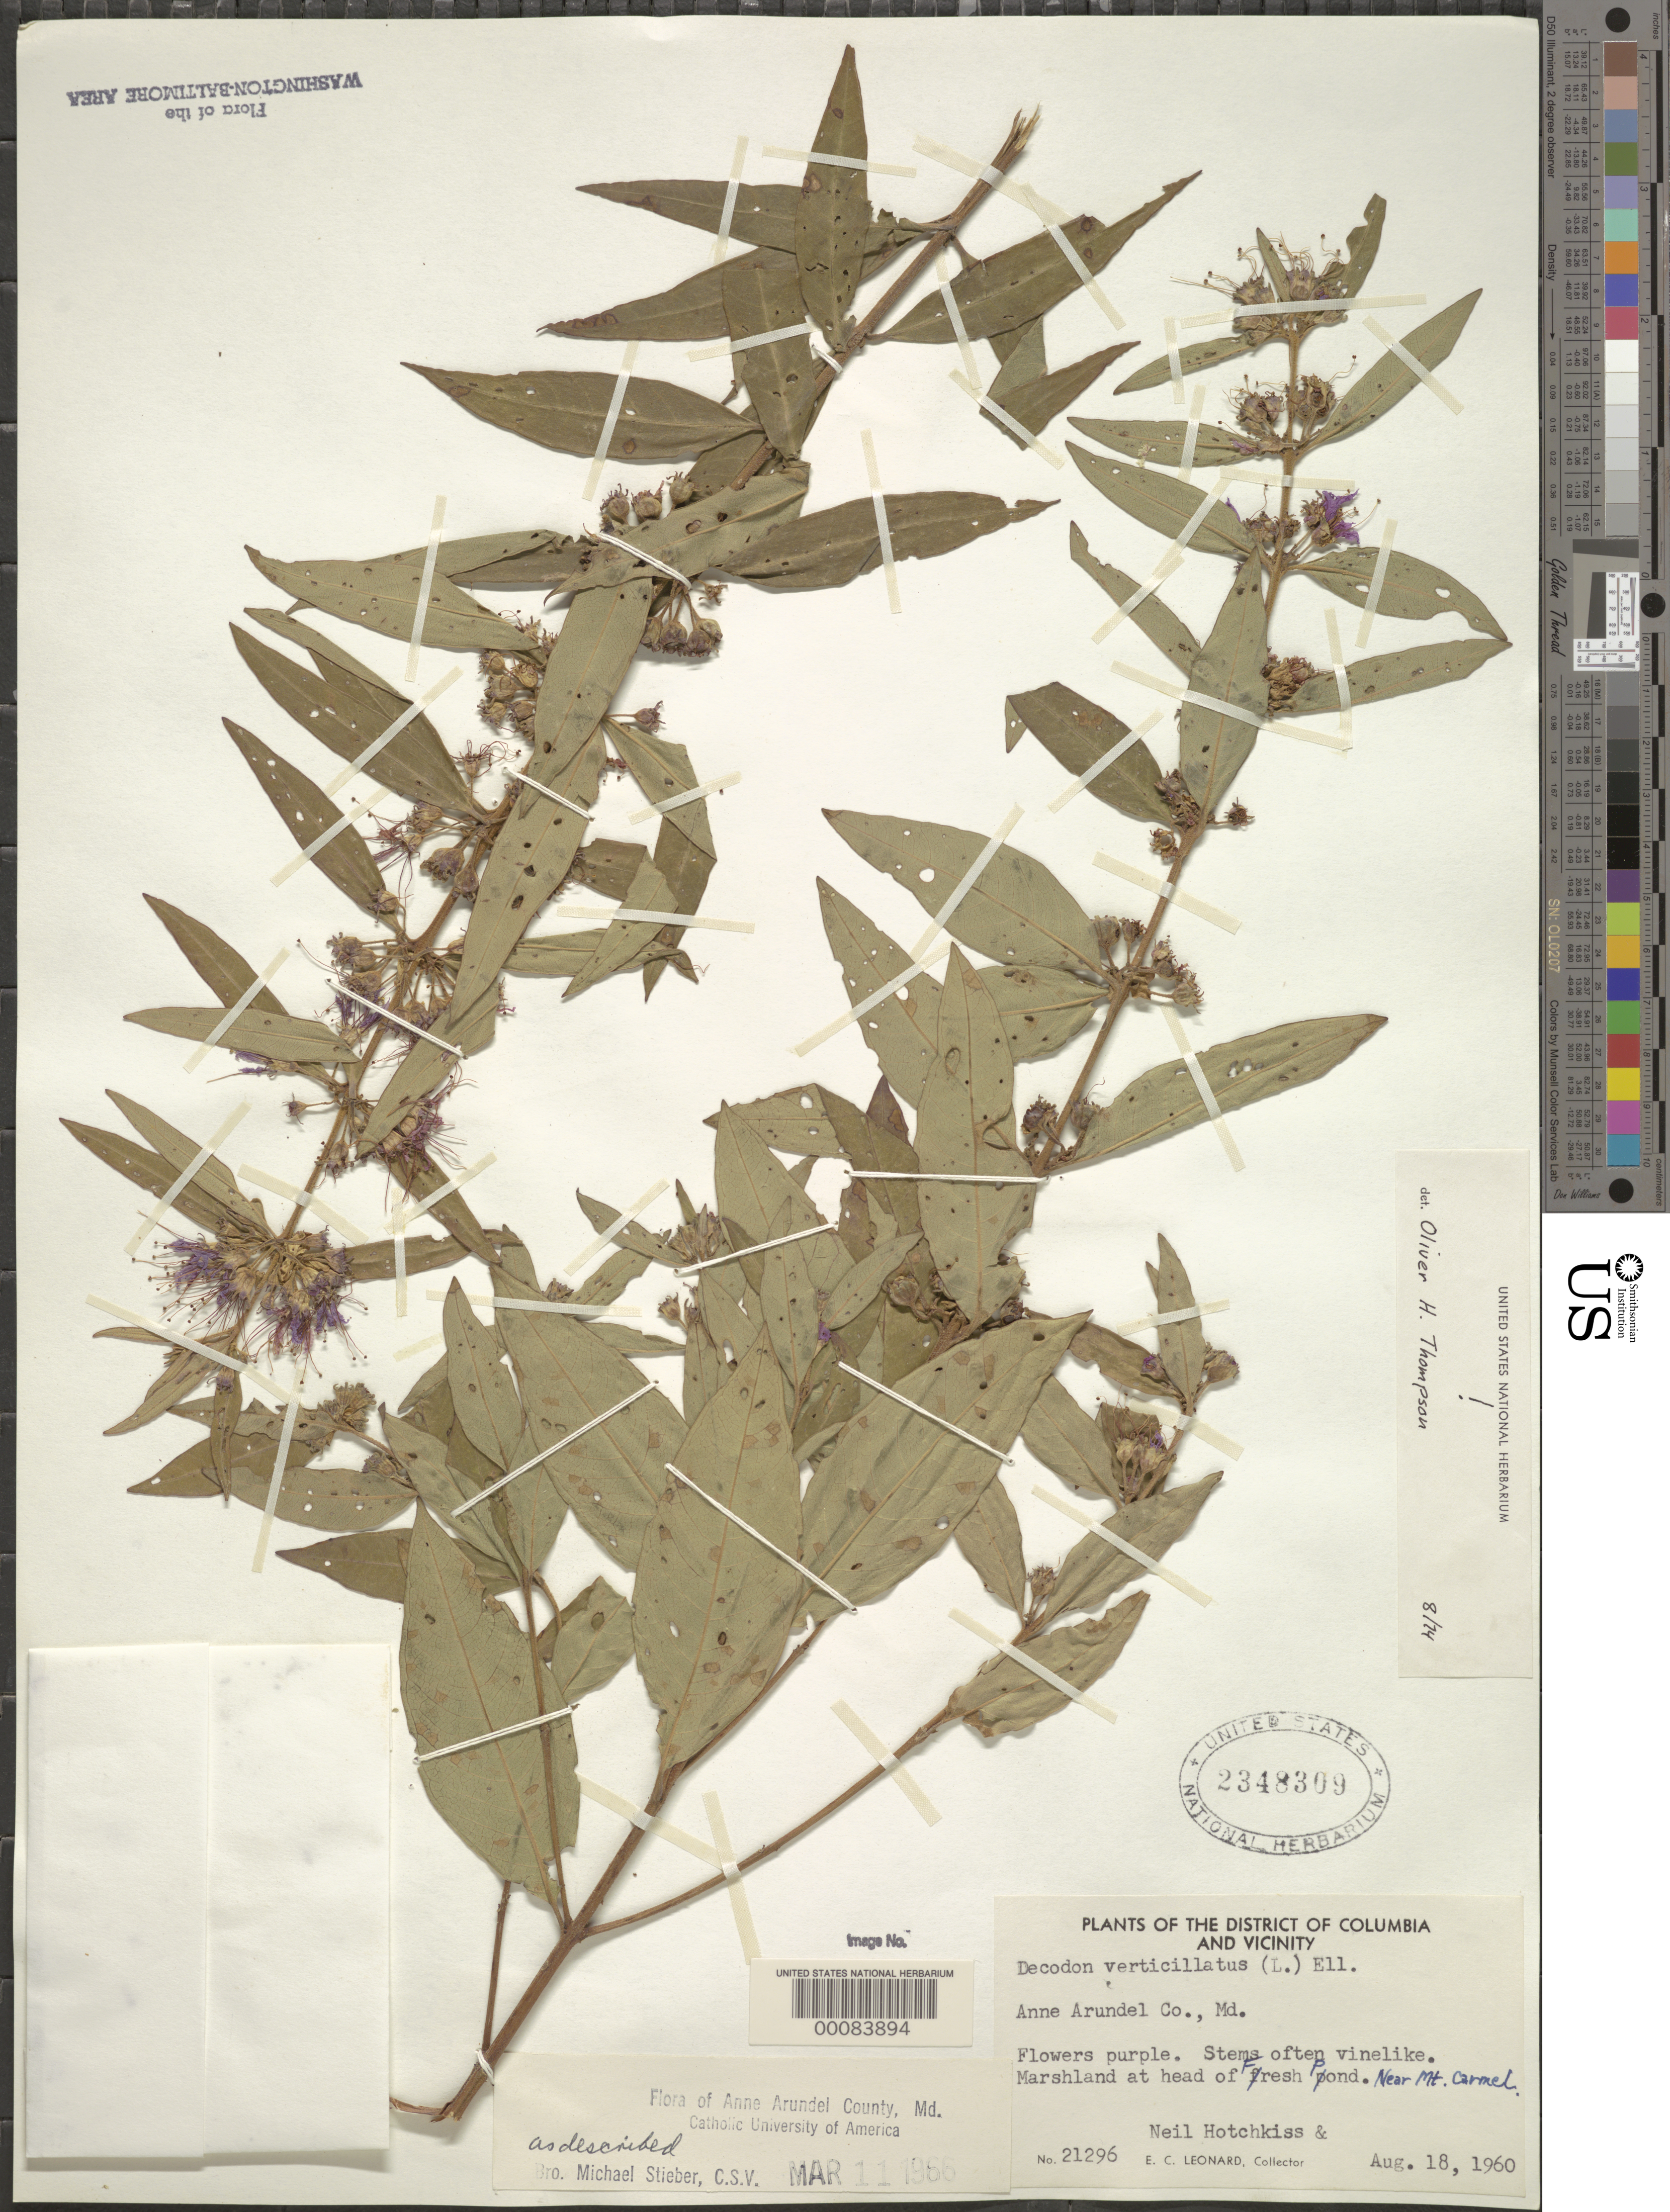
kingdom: Plantae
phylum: Tracheophyta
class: Magnoliopsida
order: Myrtales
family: Lythraceae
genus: Decodon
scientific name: Decodon verticillatus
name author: (L.) Elliott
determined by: Thompson, O. H.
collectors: N. Hotchkiss & E. C. Leonard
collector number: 21296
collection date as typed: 18 Aug 1960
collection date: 1960-08-18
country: United States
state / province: Maryland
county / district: Anne Arundel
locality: Head of Fresh Pond, near Mt. Carmel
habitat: Marshland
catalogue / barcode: US 2348309